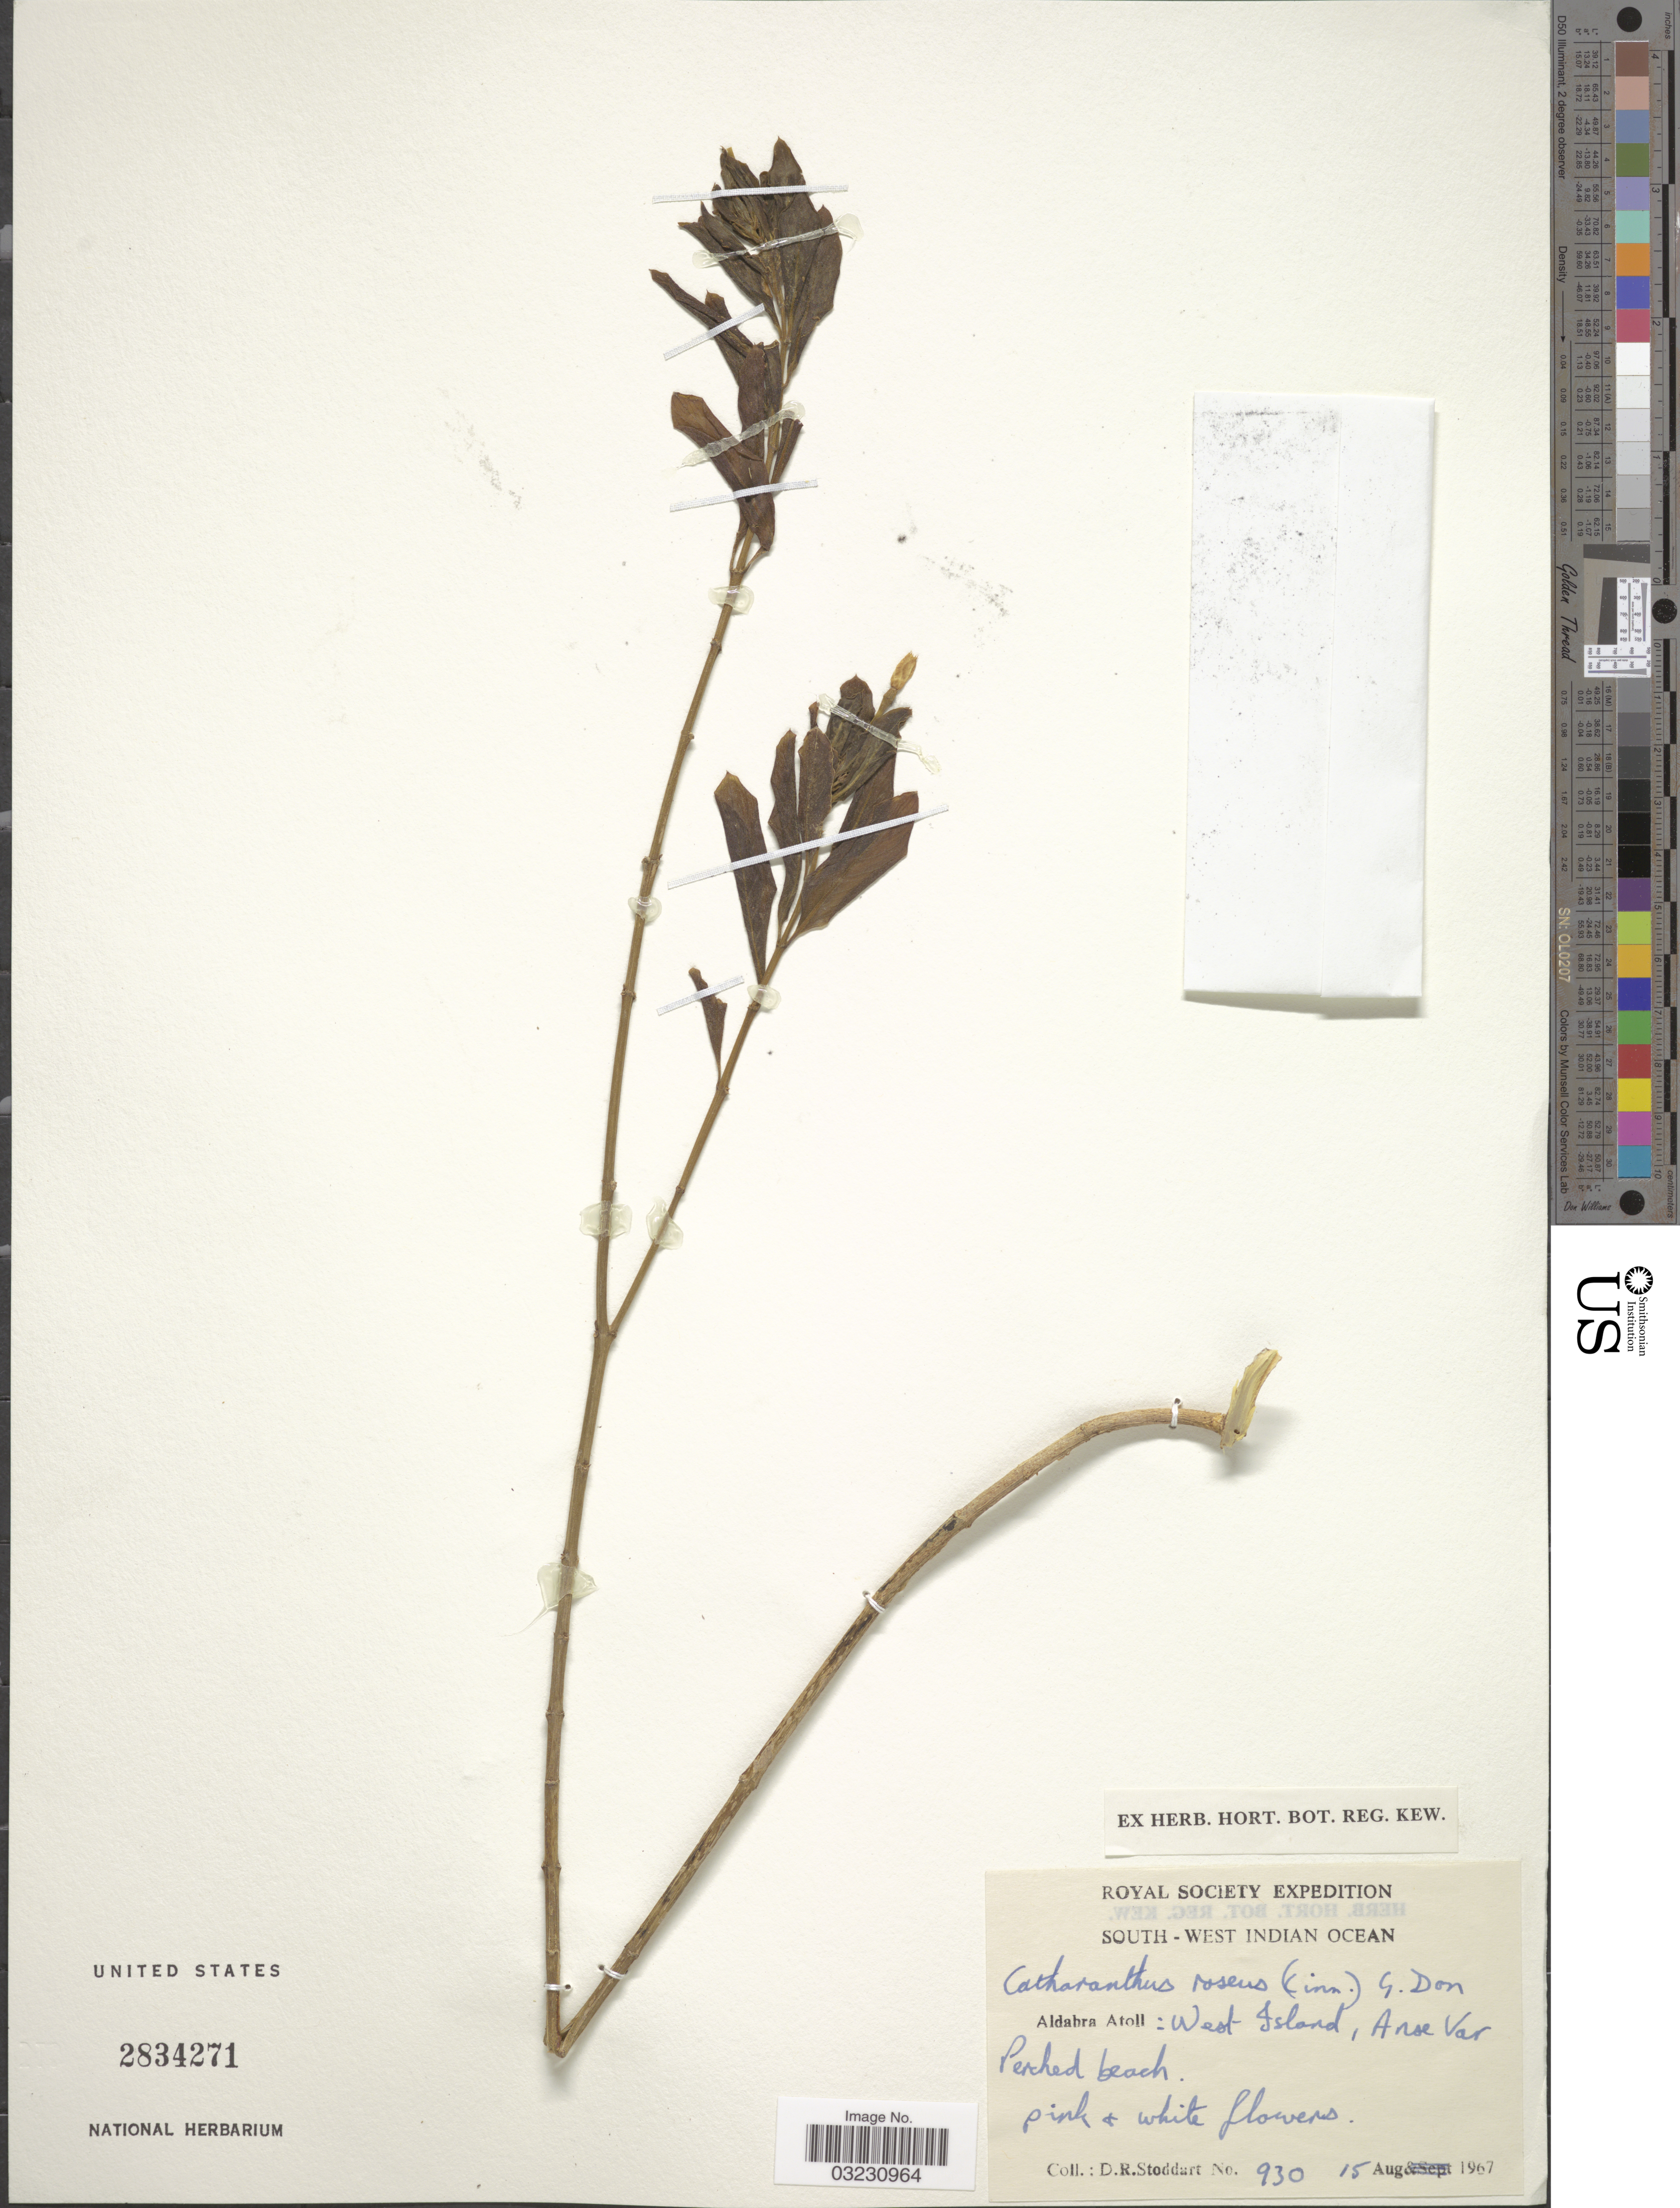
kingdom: Plantae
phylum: Tracheophyta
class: Magnoliopsida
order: Gentianales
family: Apocynaceae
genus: Catharanthus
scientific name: Catharanthus roseus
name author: (L.) G. Don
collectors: D. R. Stoddart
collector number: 930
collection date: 1967-08-15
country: Seychelles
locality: South-West Indian Ocean. Aldabra Atoll: West Island, Anse Var. Perched beach.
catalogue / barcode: US 2834271